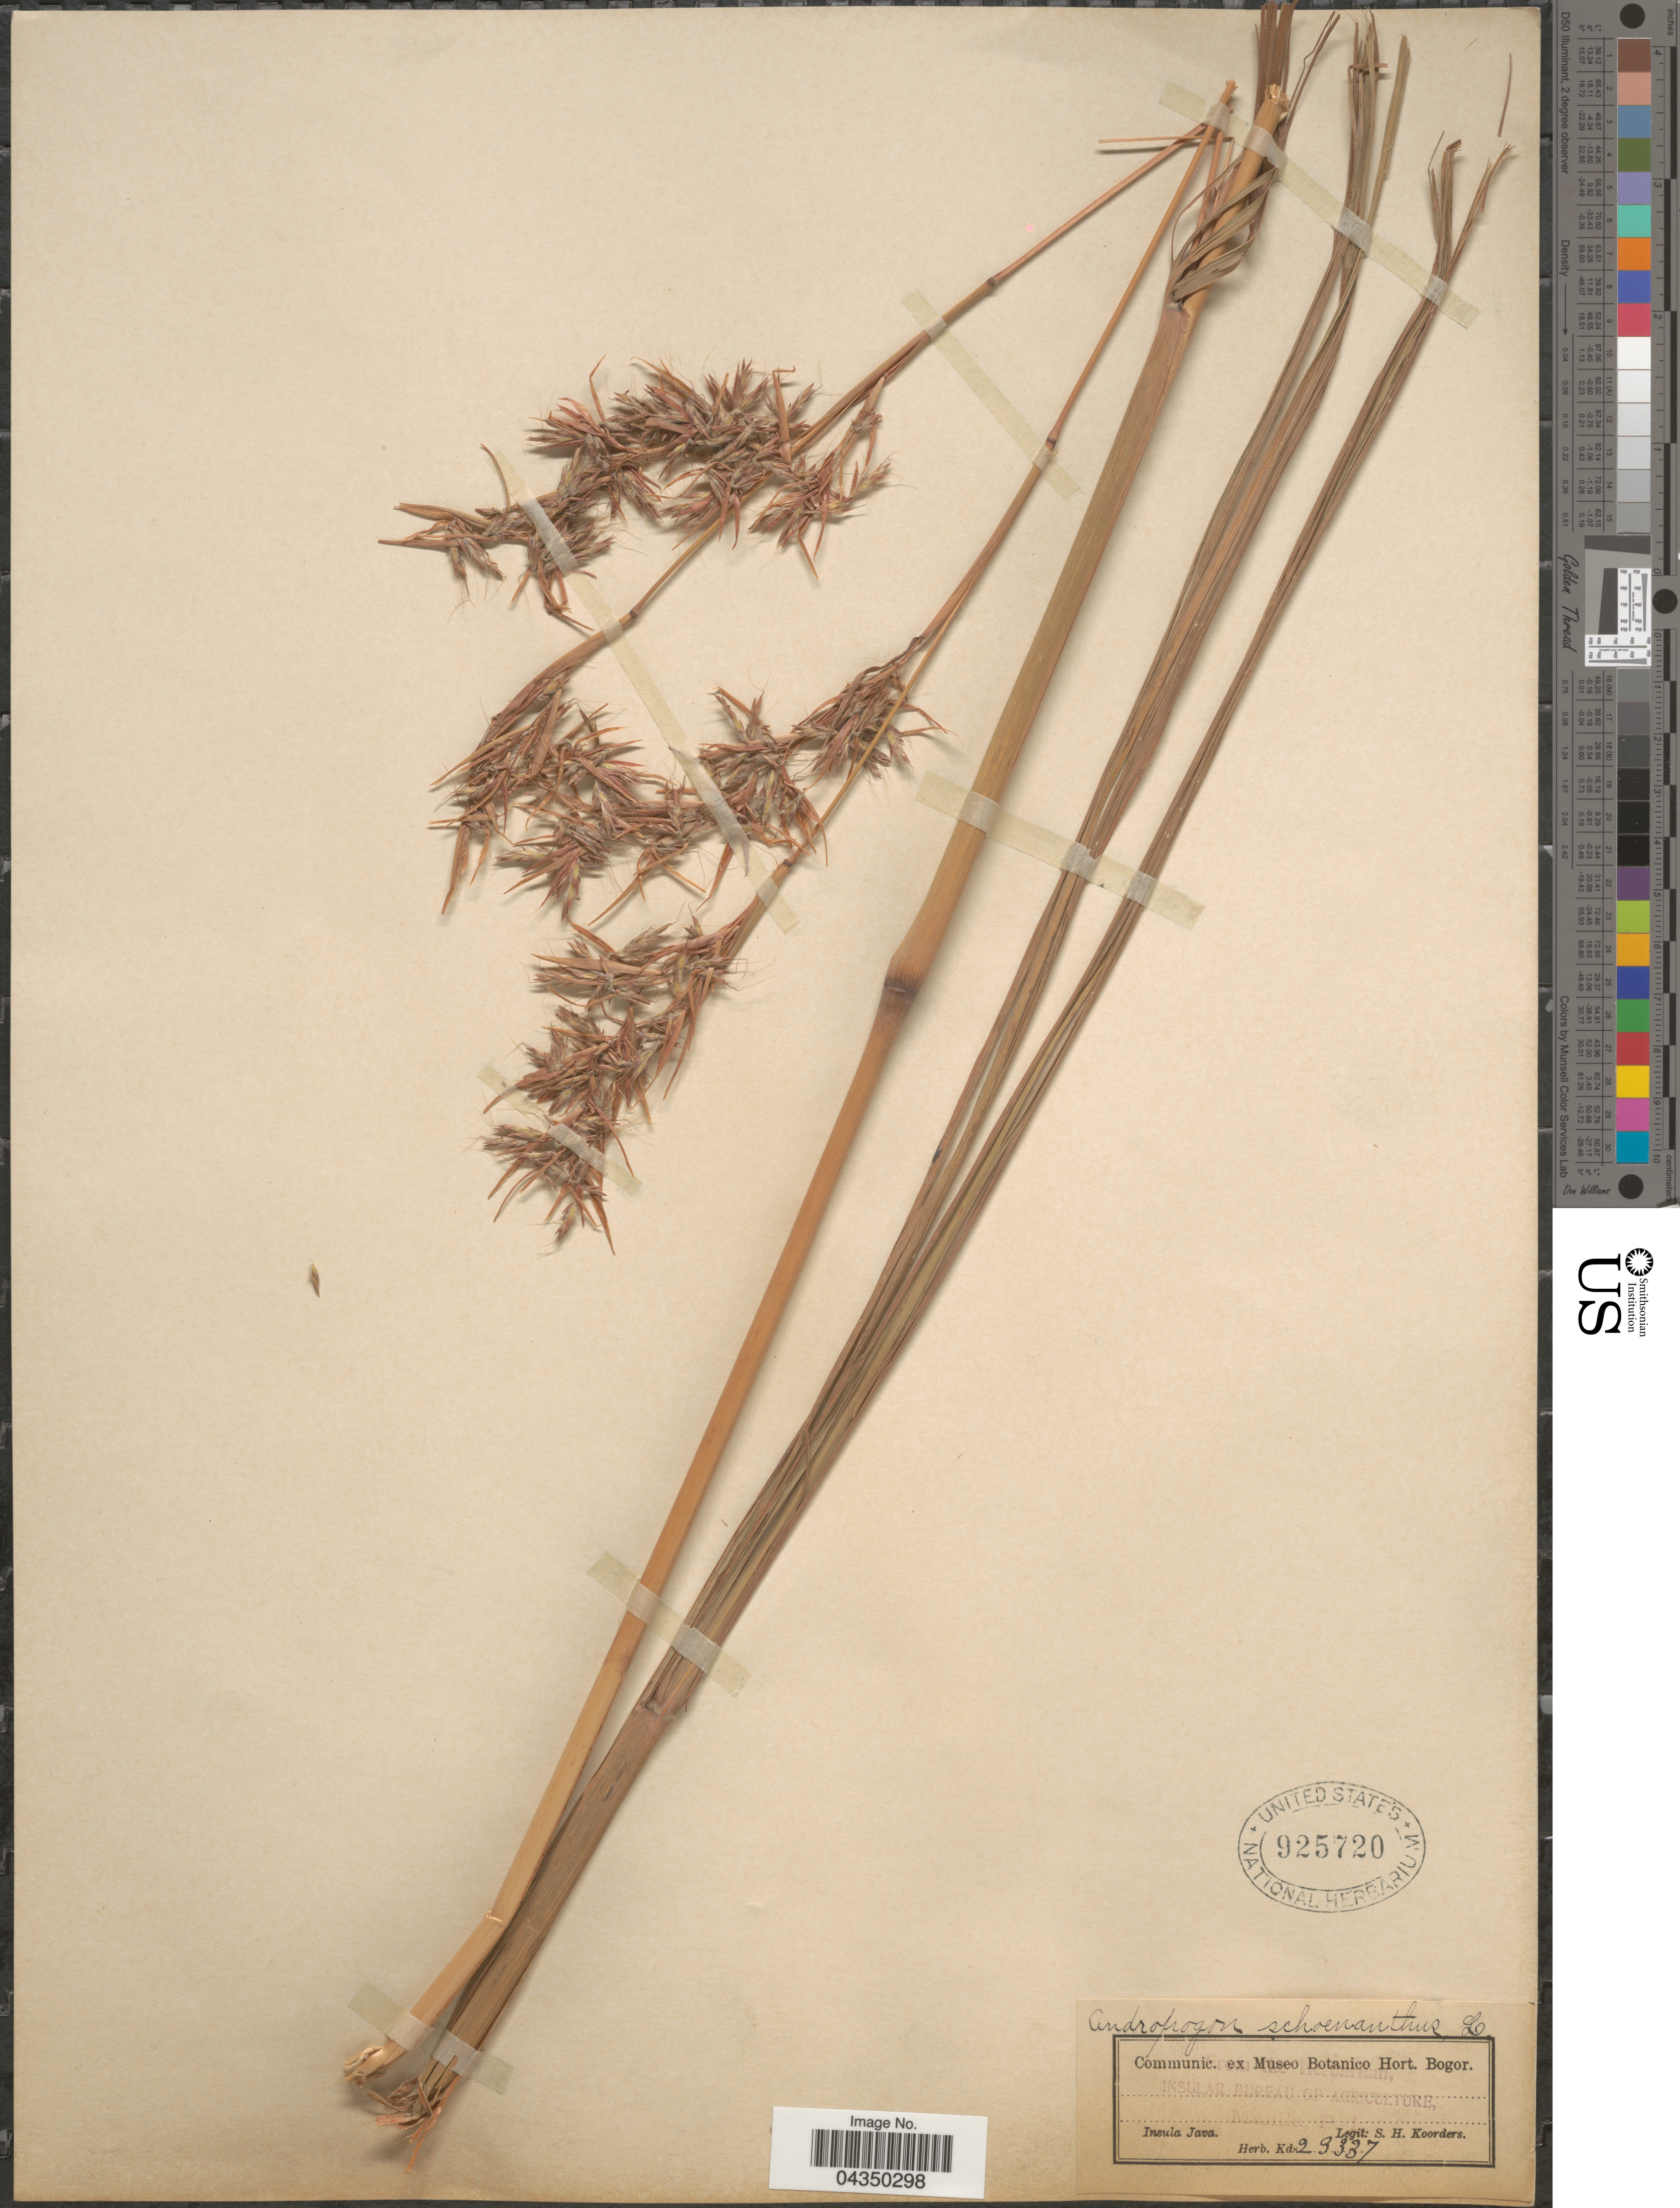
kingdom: Plantae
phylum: Tracheophyta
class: Liliopsida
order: Poales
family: Poaceae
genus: Cymbopogon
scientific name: Cymbopogon nardus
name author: (L.) Rendle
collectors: S. H. Koorders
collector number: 23337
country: Indonesia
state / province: Java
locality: Insula Java.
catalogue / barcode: US 925720